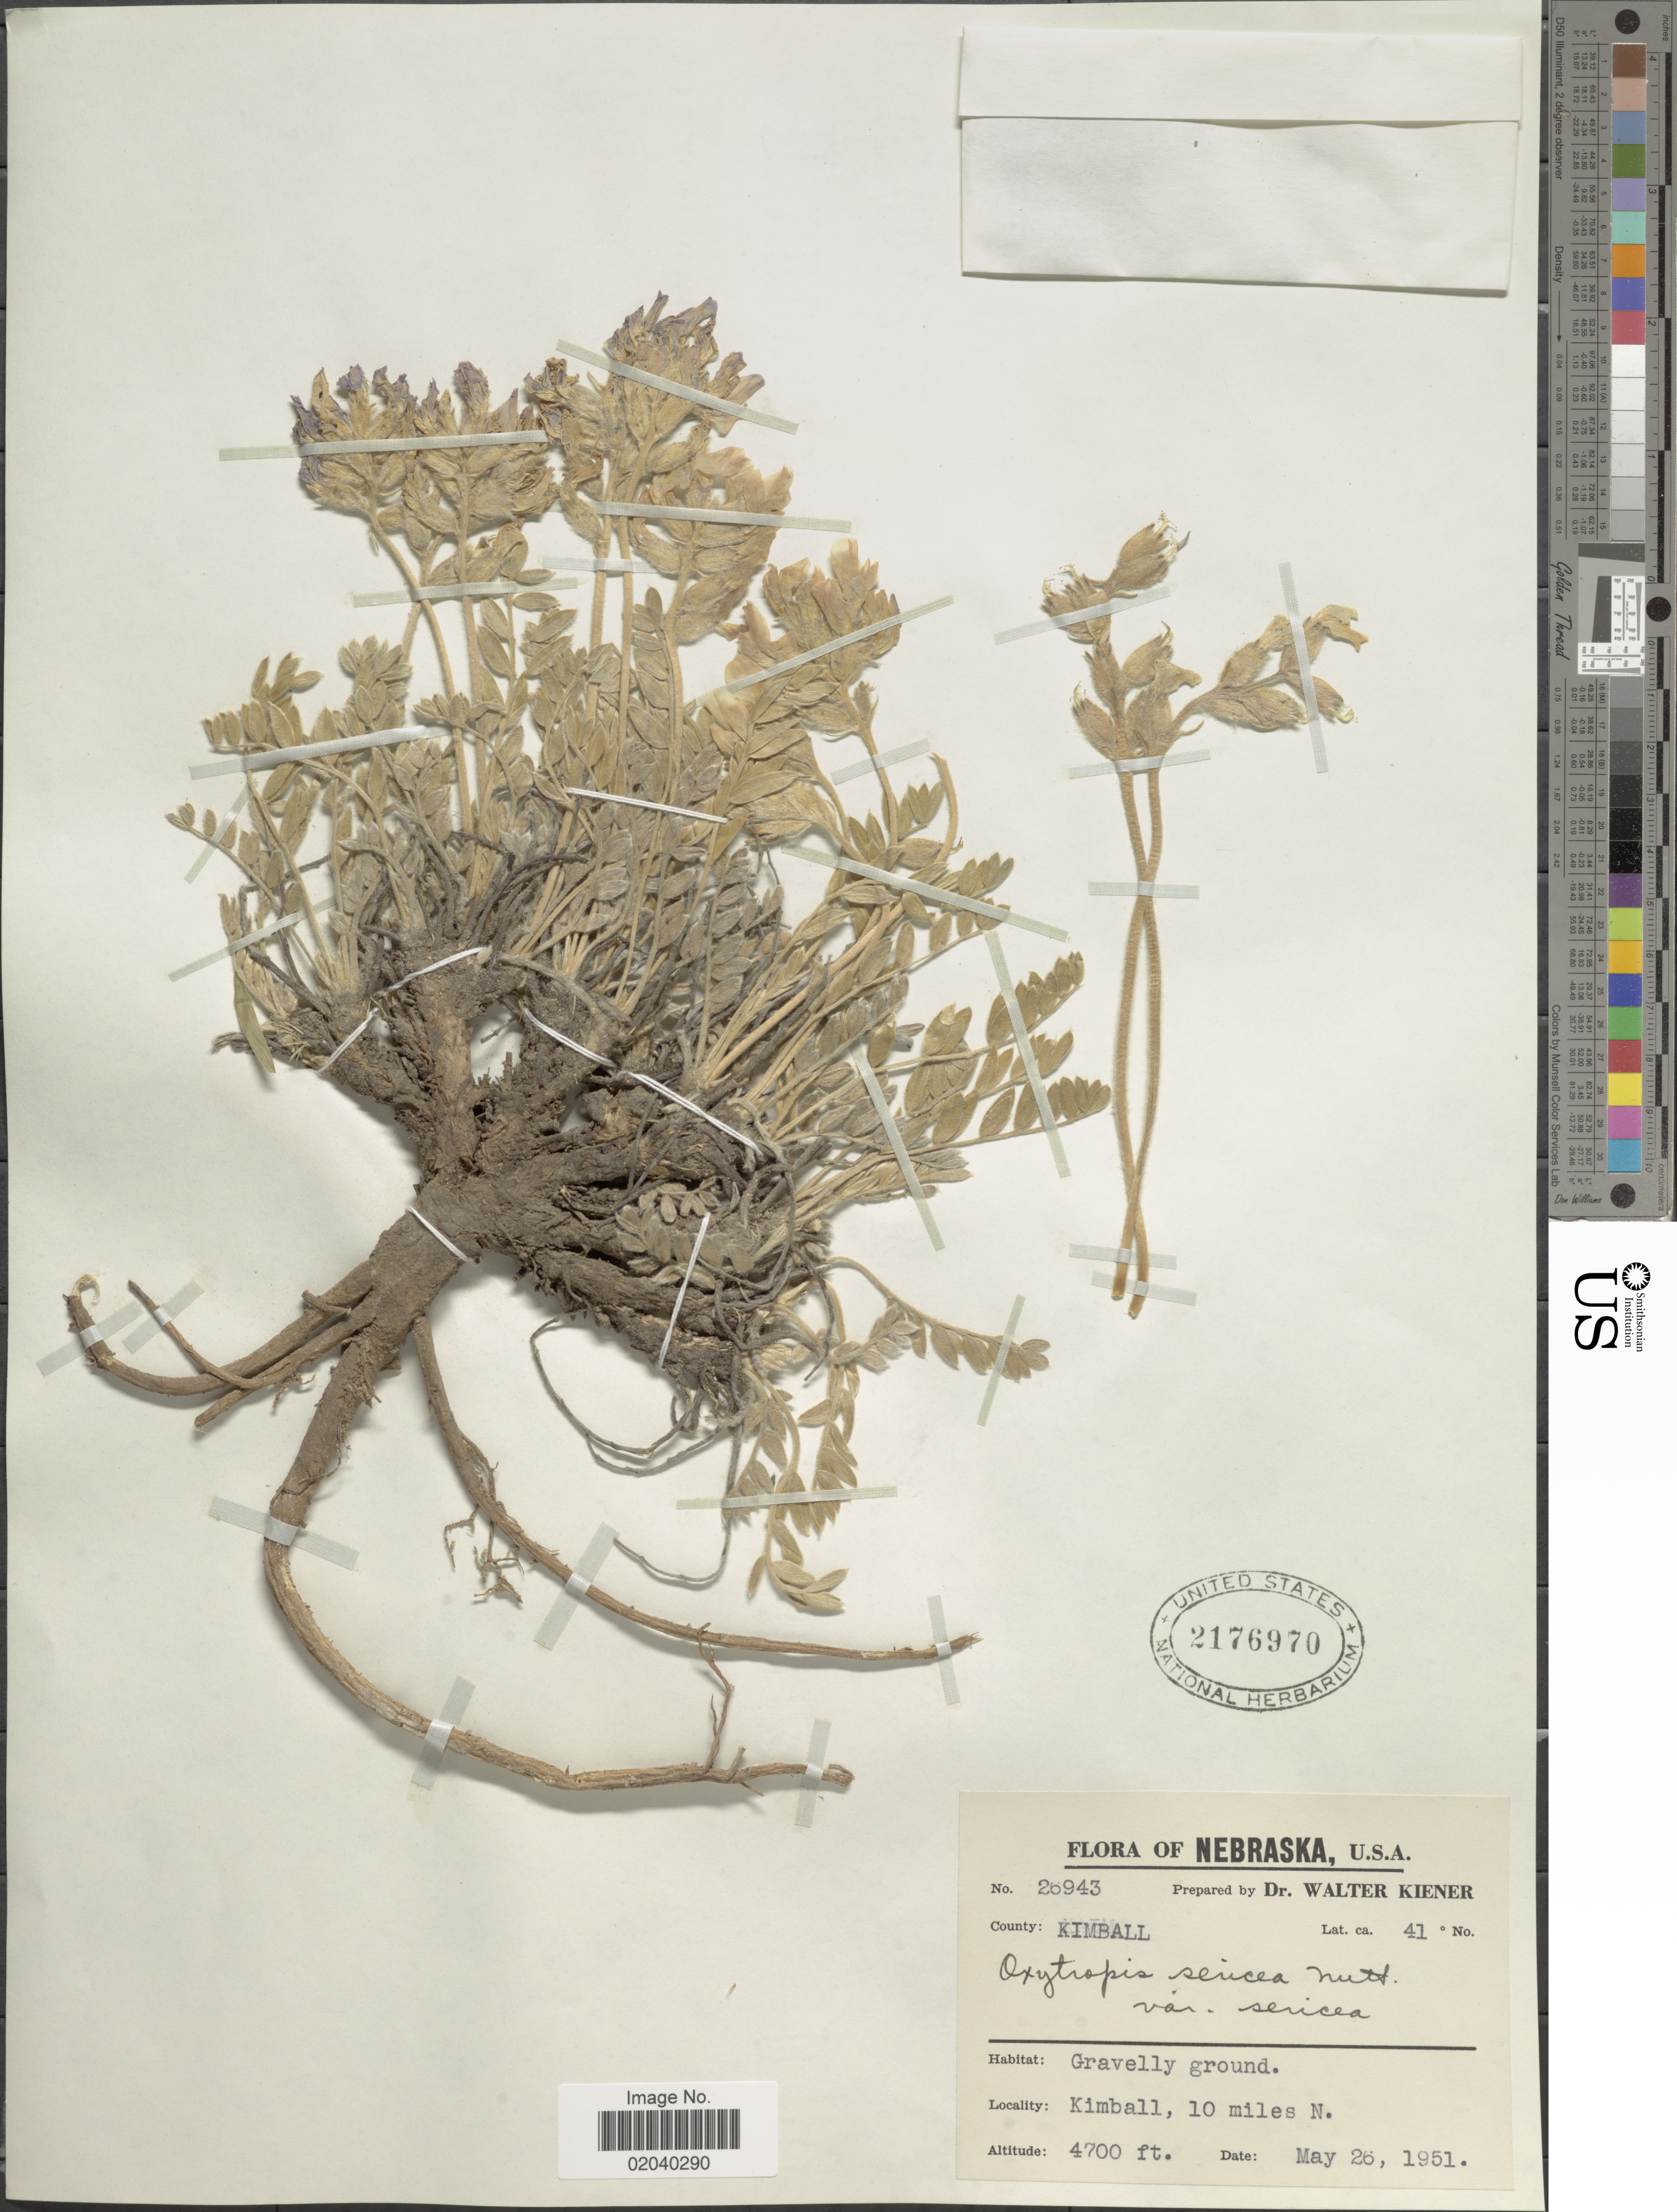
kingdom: Plantae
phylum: Tracheophyta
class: Magnoliopsida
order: Fabales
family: Fabaceae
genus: Oxytropis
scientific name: Oxytropis sericea var. sericea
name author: Nutt.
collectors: W. Kiener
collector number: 26943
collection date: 1951-05-26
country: United States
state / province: Nebraska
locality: County: Kimball, Gravelly ground, Kimball, 10 miles N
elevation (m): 1433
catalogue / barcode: US 2176970